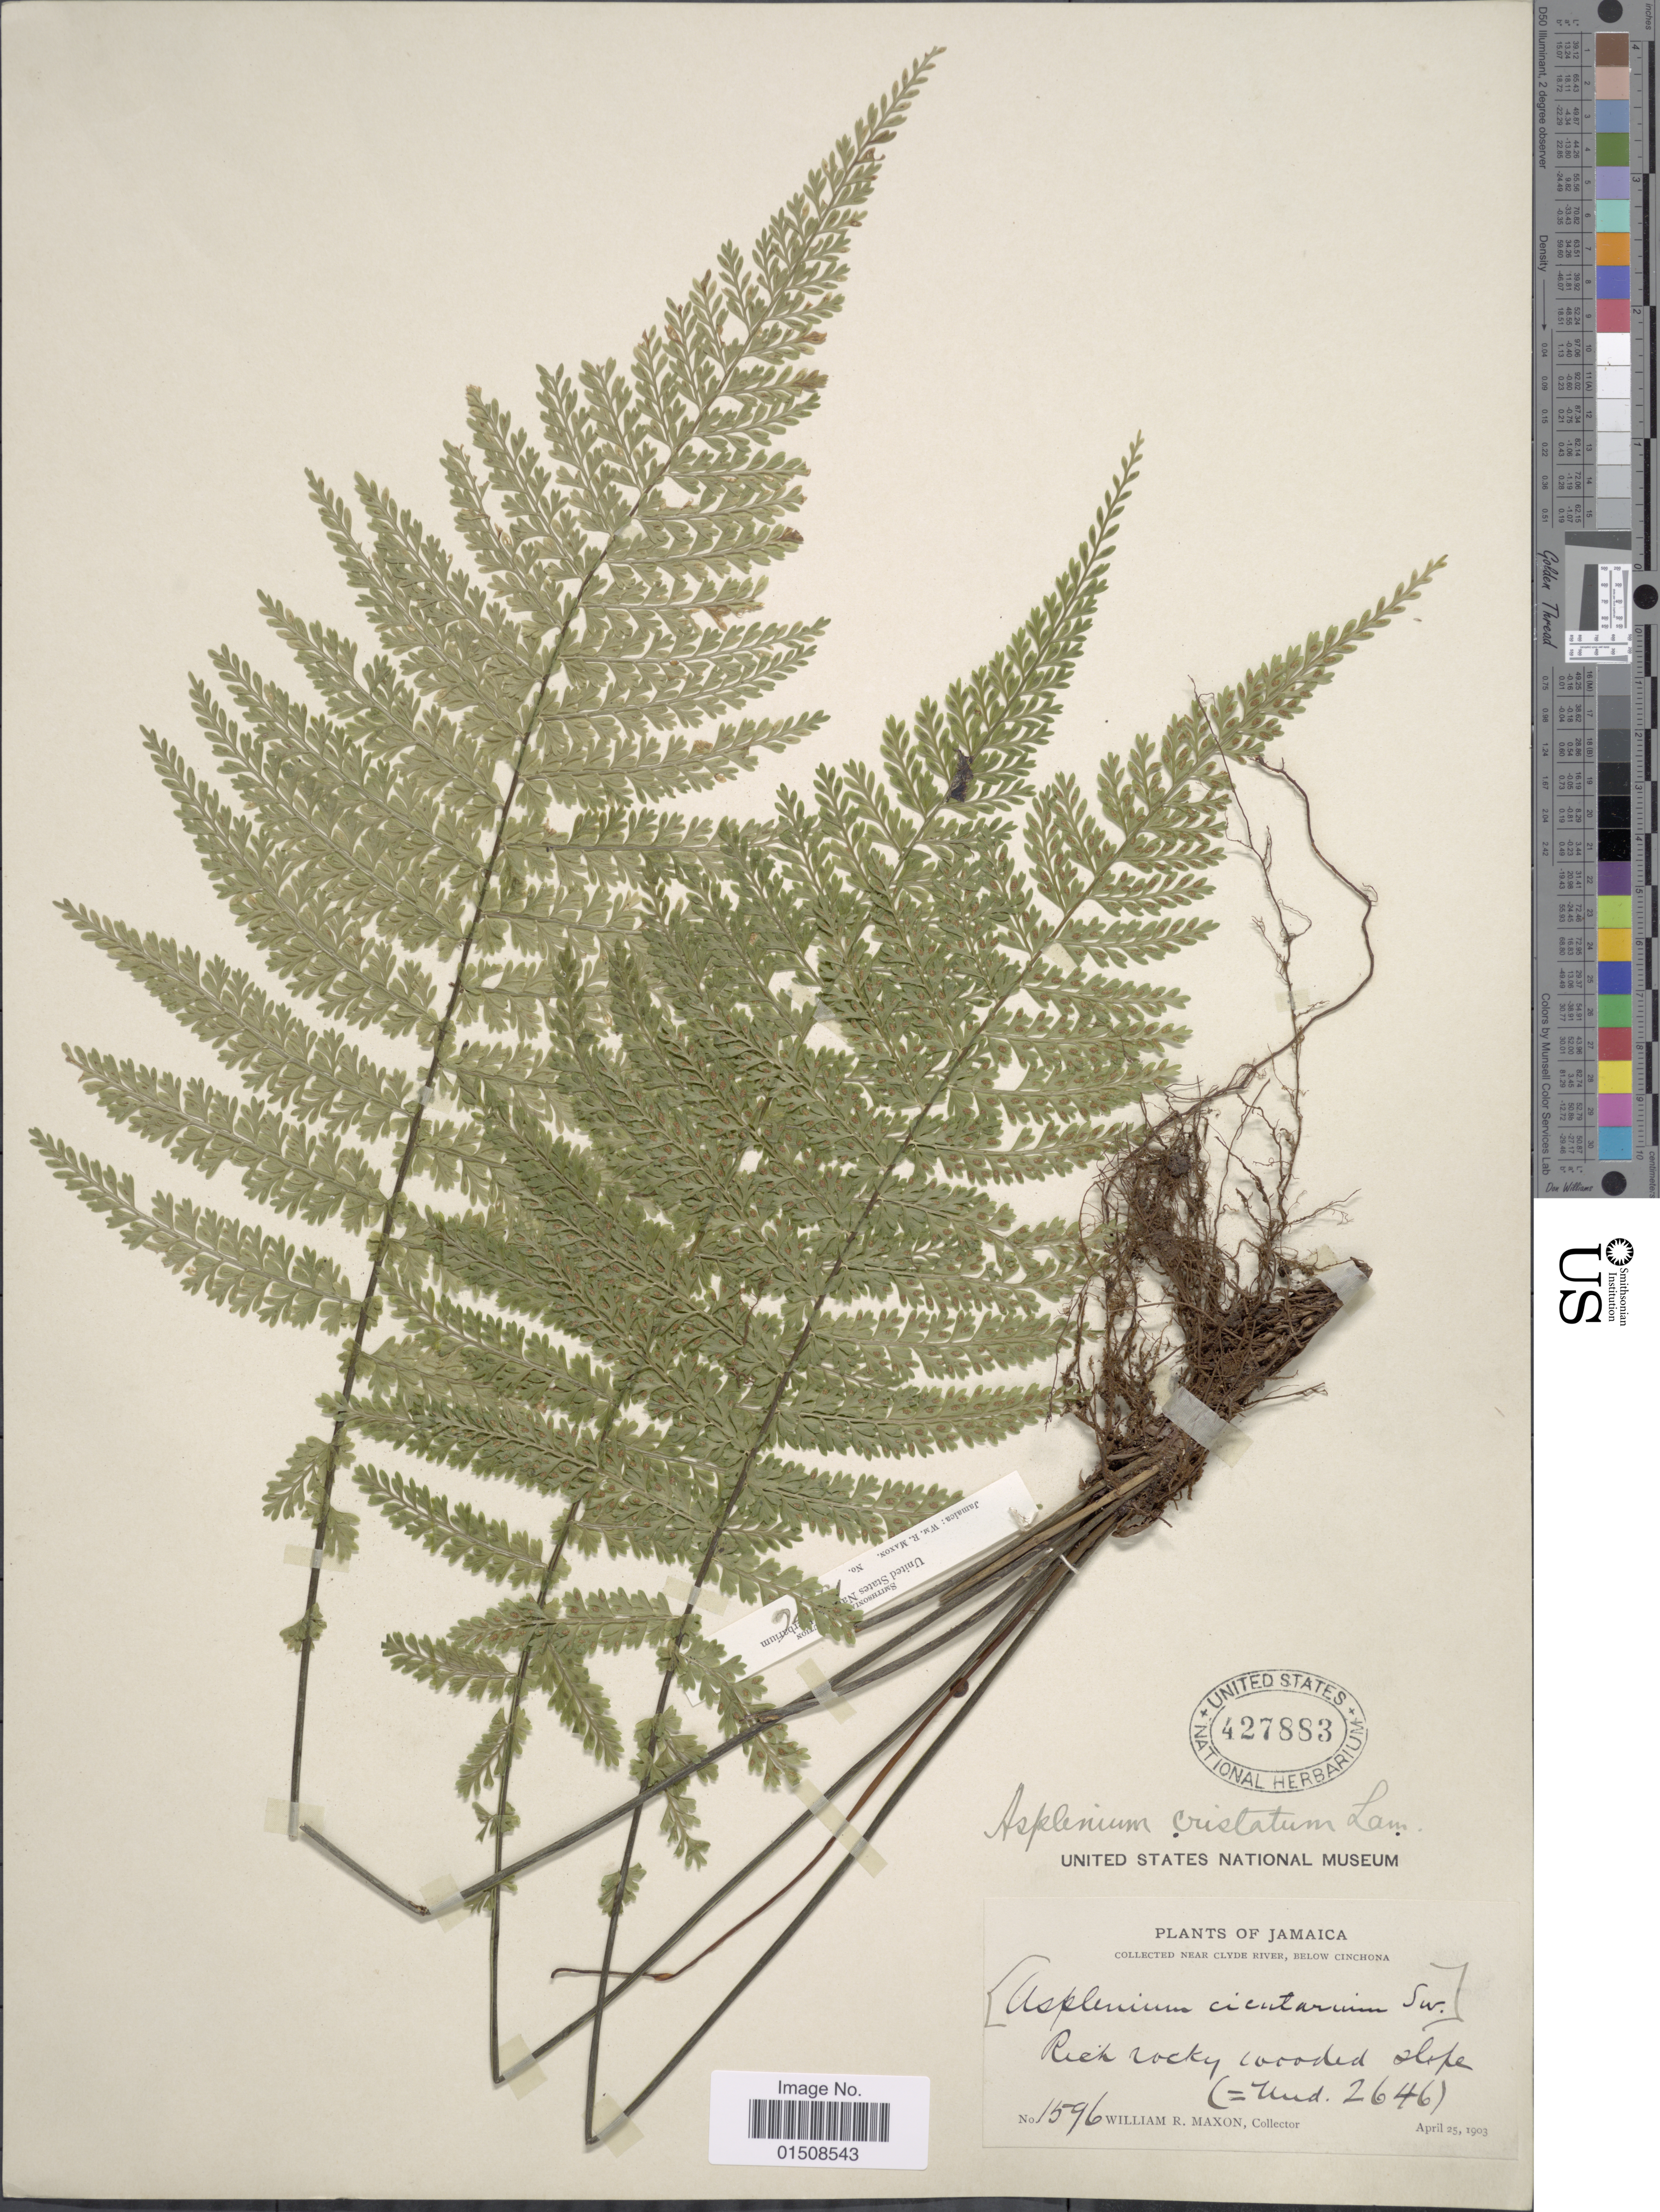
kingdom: Plantae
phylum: Tracheophyta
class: Polypodiopsida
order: Polypodiales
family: Aspleniaceae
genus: Asplenium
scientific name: Asplenium cristatum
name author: Lam.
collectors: W. R. Maxon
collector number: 1596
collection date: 1903-04-25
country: Jamaica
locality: Near Clyde River, below Cinchona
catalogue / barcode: US 427883